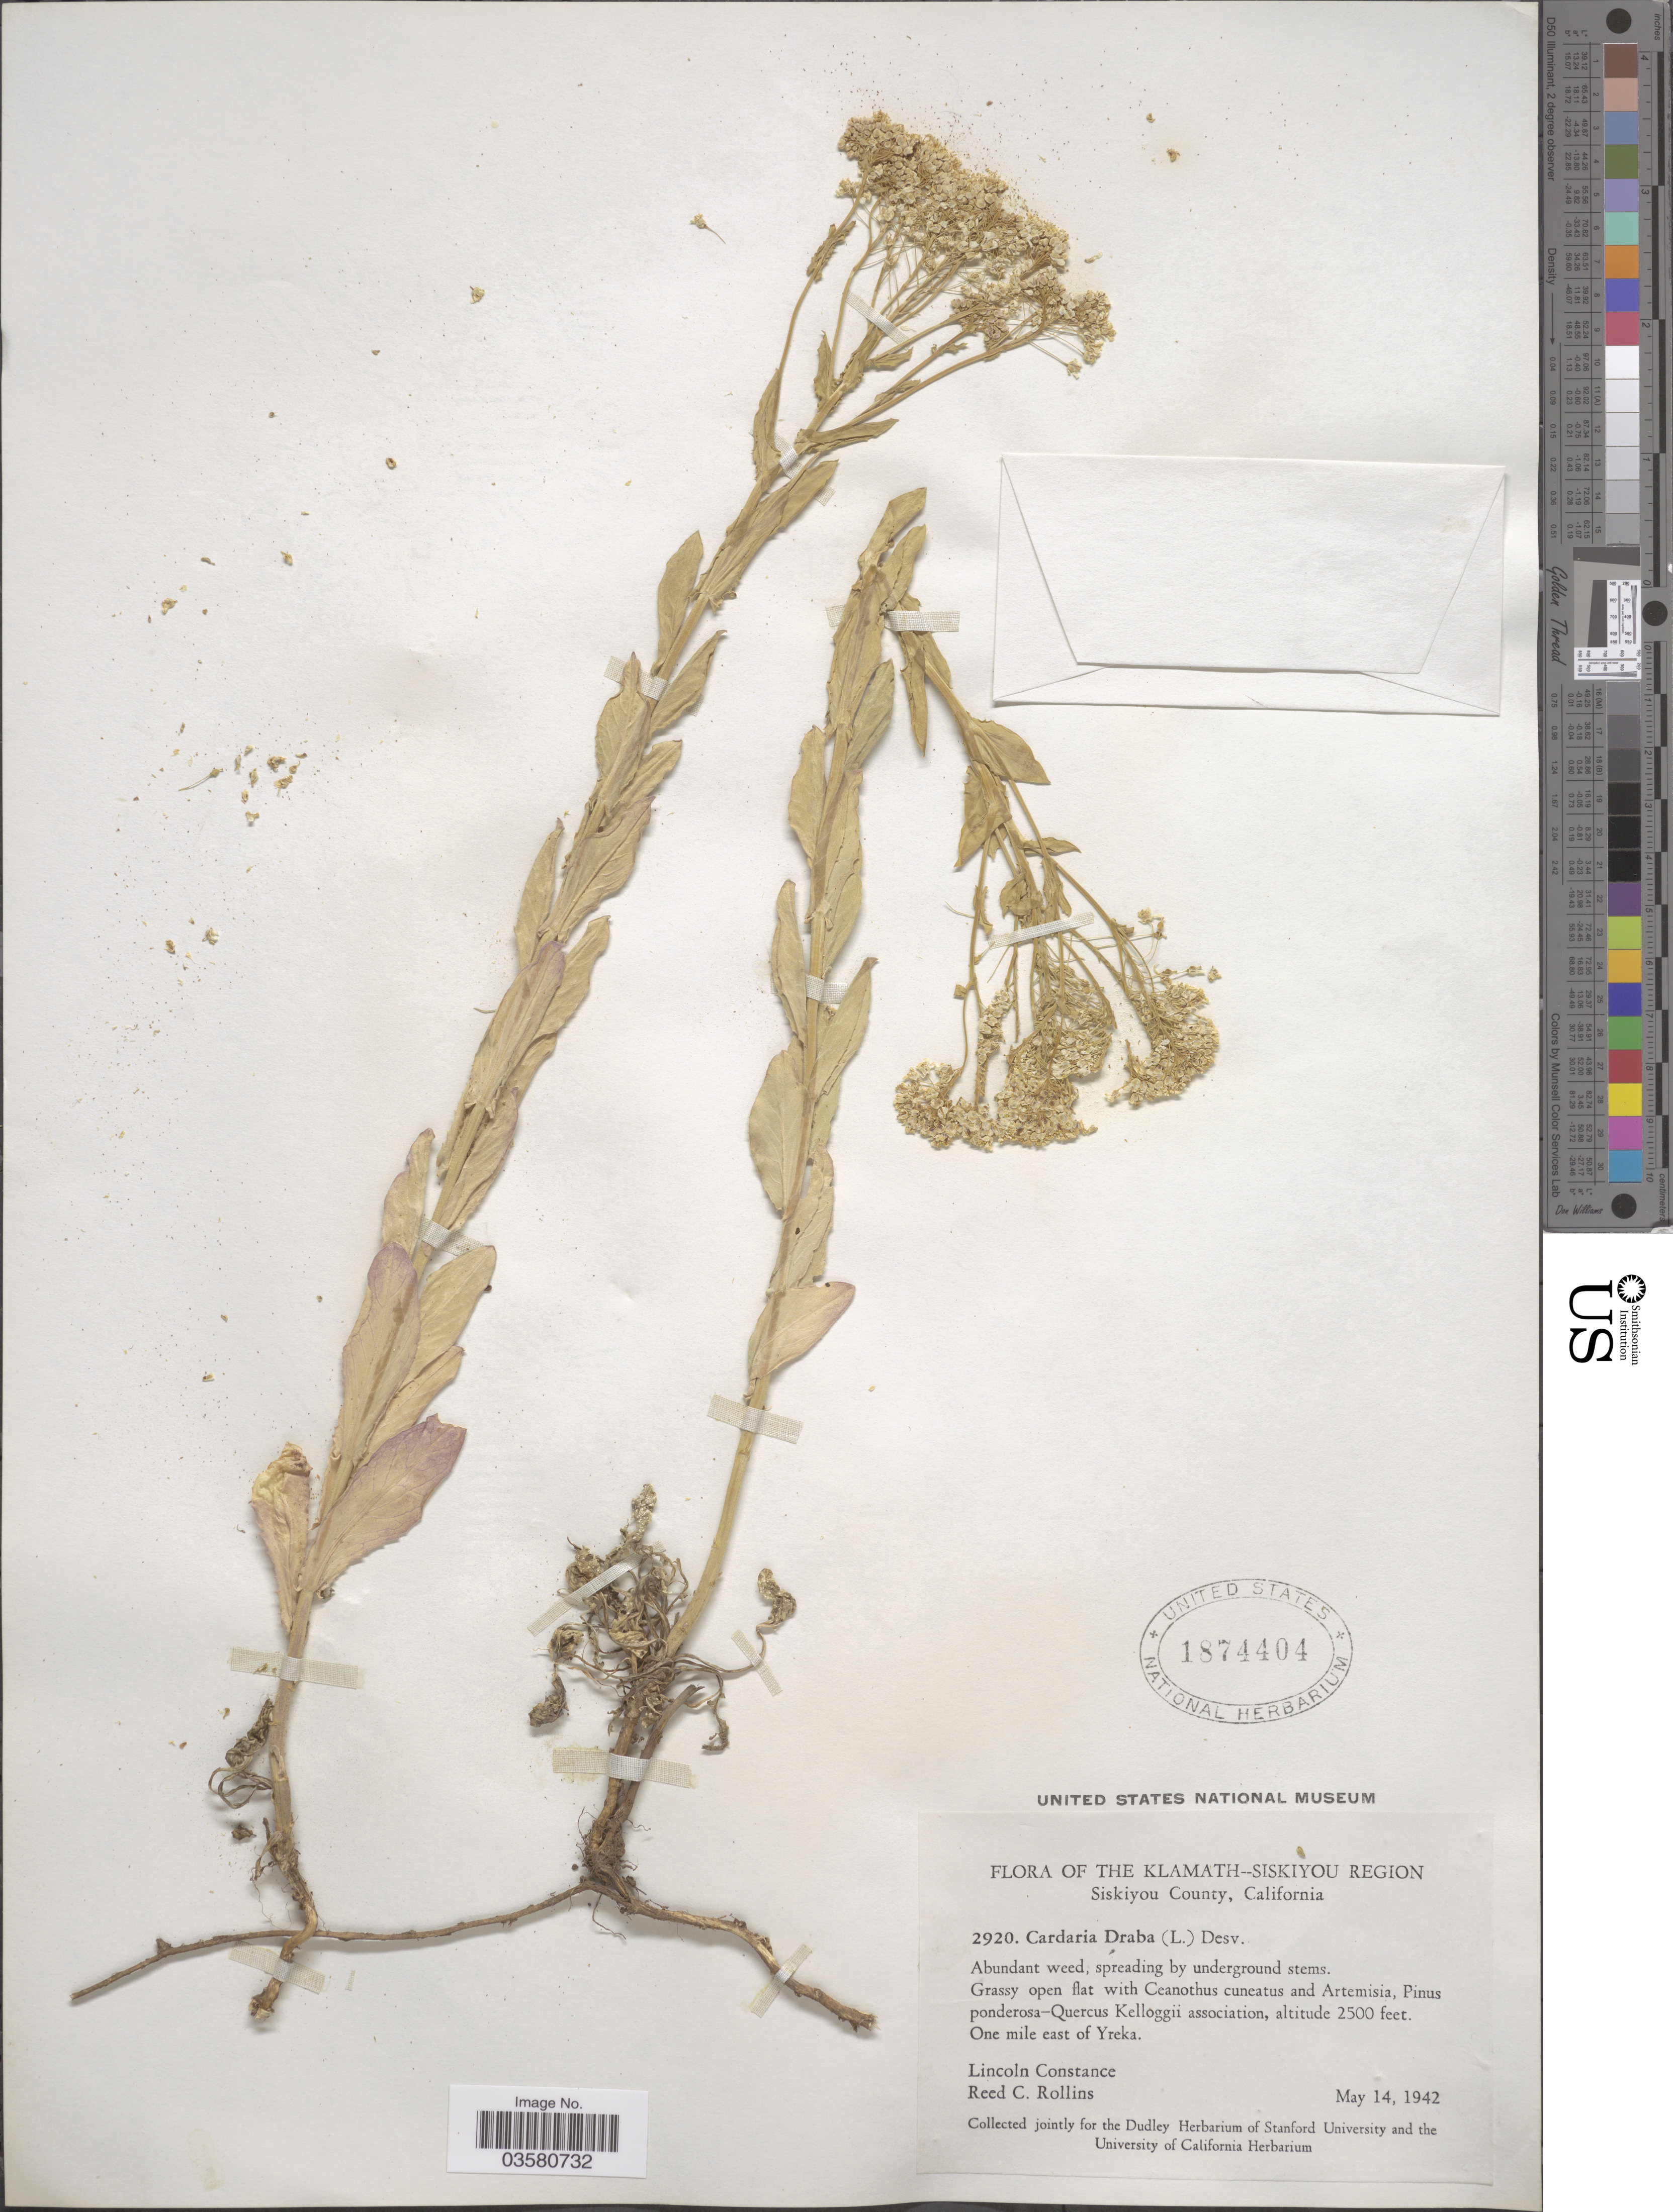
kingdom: Plantae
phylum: Tracheophyta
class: Magnoliopsida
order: Brassicales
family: Brassicaceae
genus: Lepidium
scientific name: Lepidium draba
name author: L.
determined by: Strong, M. T., (US), Smithsonian Institution - National Museum of Natural History (UNITED STATES)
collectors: L. Constance & R. C. Rollins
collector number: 2920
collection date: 1942-05-14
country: United States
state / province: California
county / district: Siskiyou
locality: The Klamath-Siskiyou Region. Siskiyou County. One mile east of Yreka.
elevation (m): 762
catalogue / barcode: US 1874404